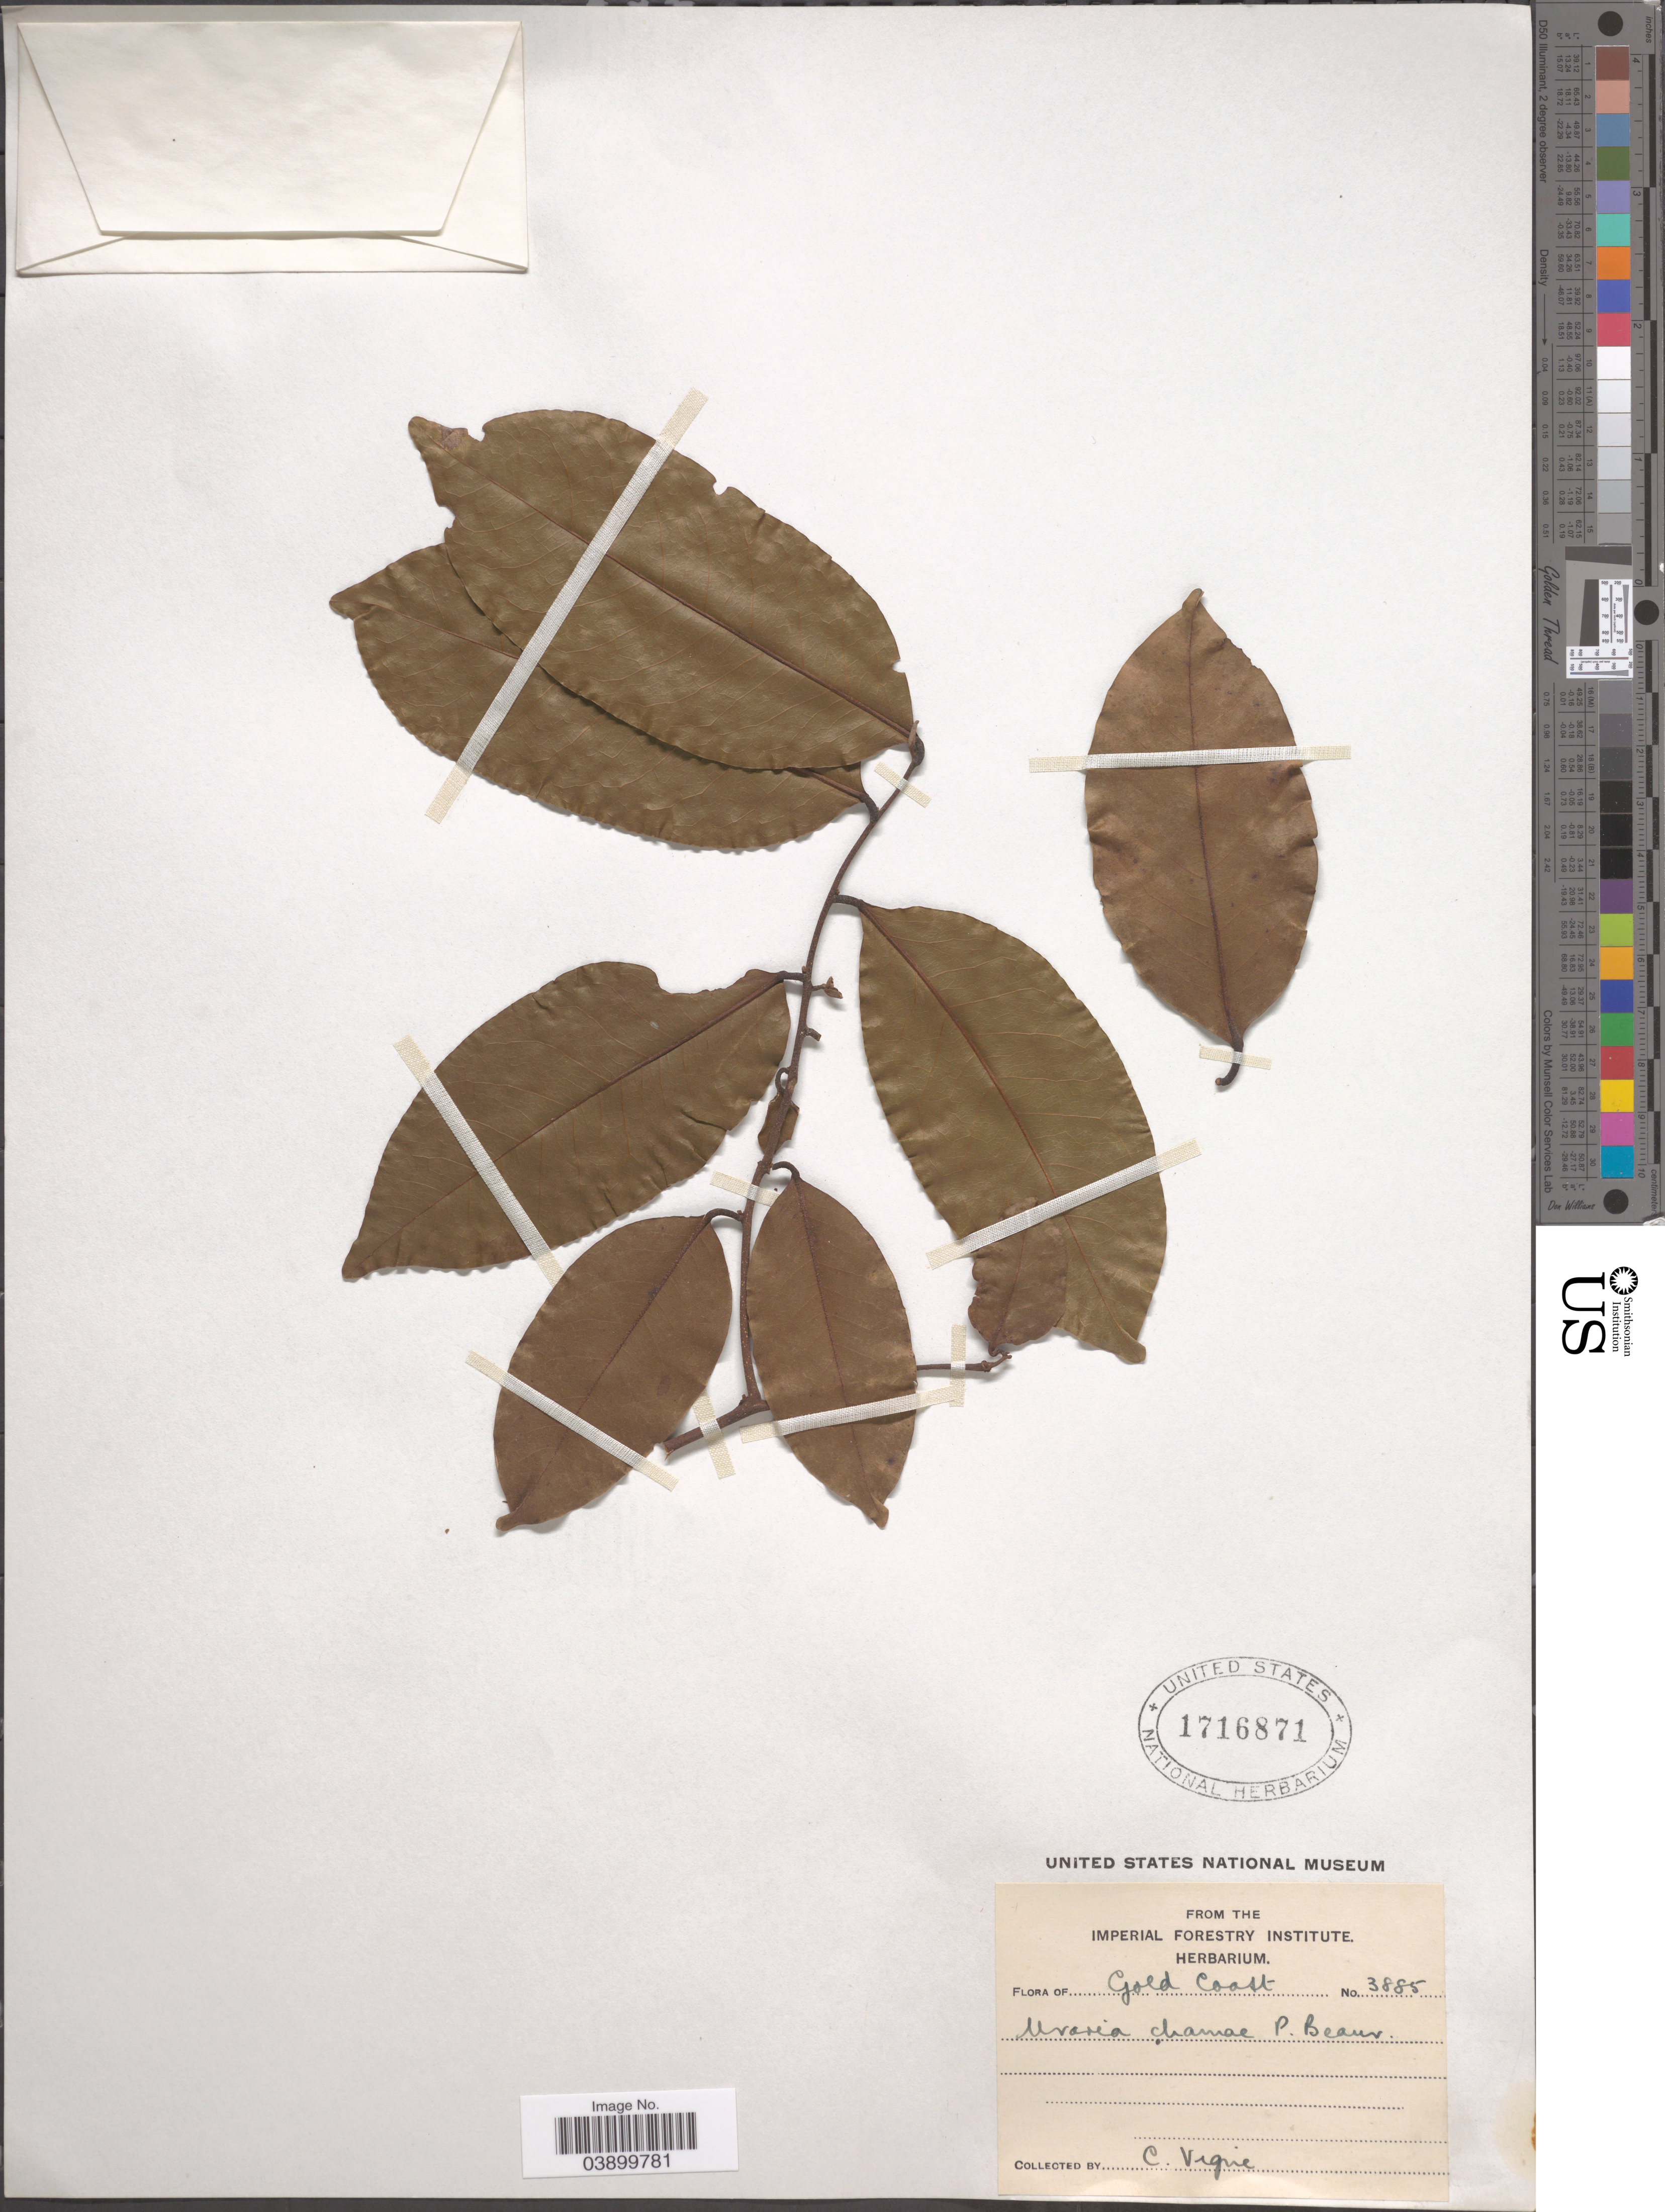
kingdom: Plantae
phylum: Tracheophyta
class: Magnoliopsida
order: Magnoliales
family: Annonaceae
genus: Uvaria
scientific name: Uvaria chamae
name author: P. Beauv.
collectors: C. Vigne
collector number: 3885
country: Ghana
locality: Gold Coast.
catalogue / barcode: US 1716871